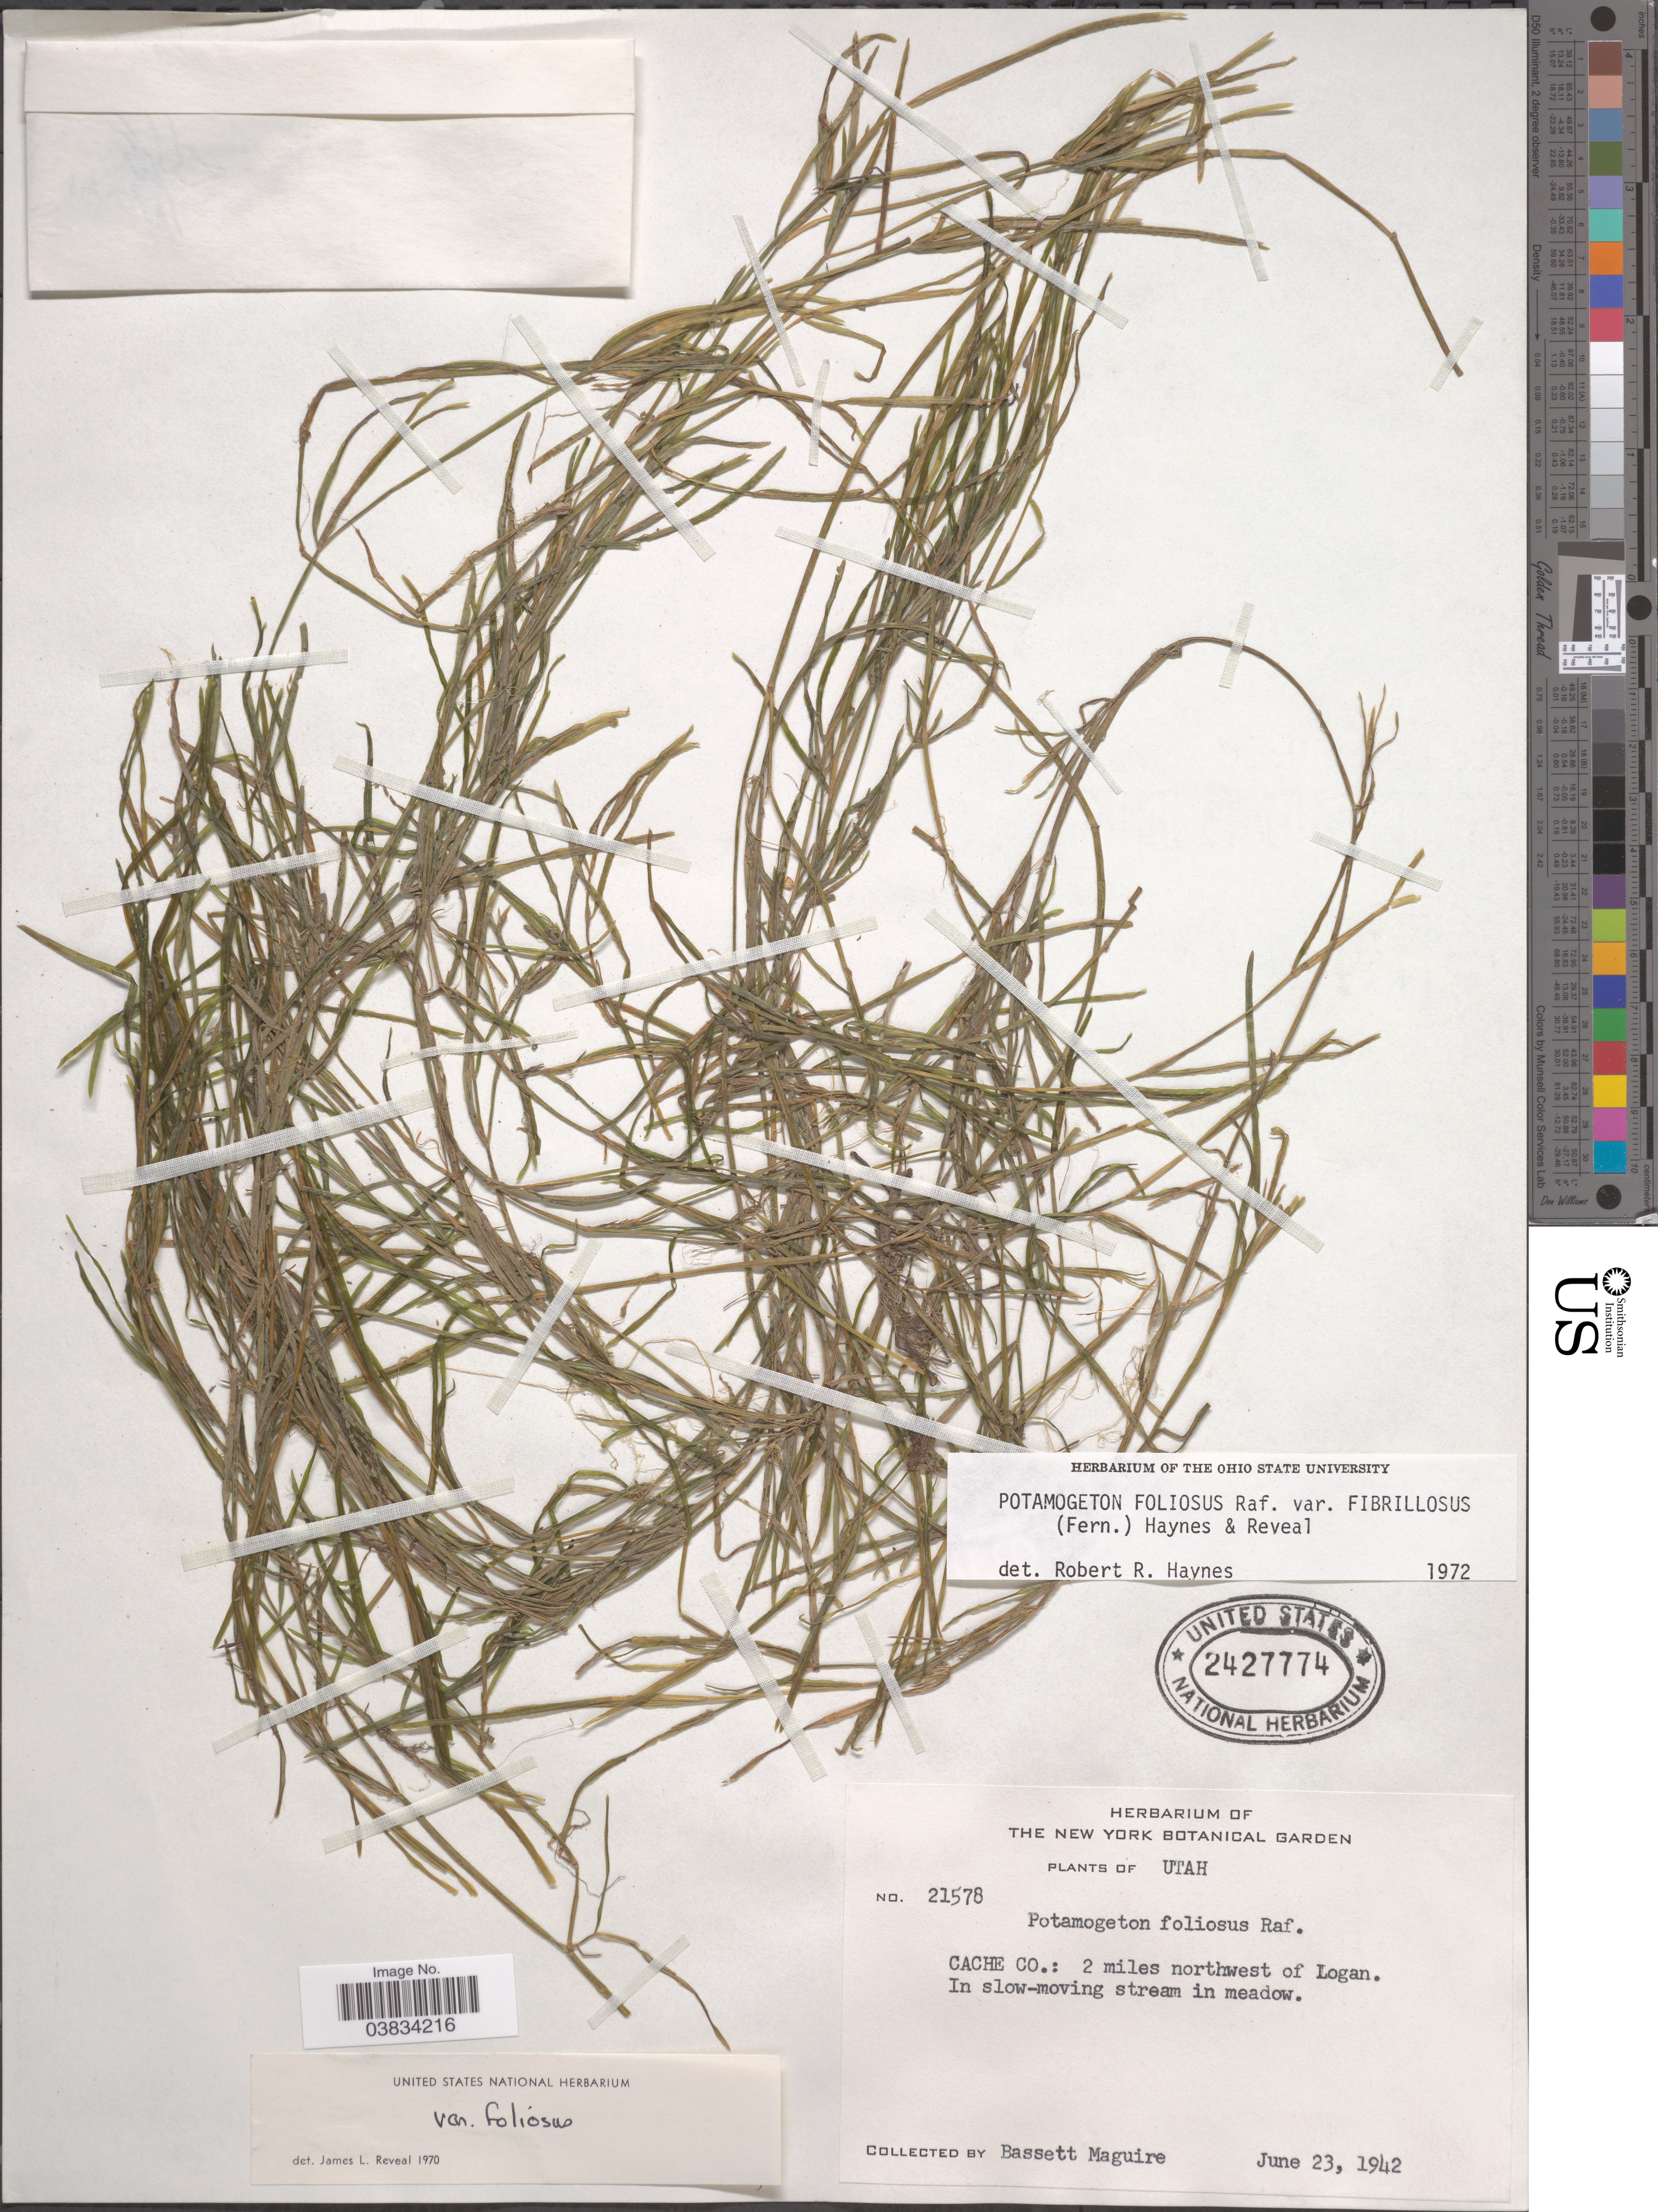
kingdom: Plantae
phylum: Tracheophyta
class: Liliopsida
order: Alismatales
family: Potamogetonaceae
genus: Potamogeton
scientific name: Potamogeton foliosus var. fibrillosus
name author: (Fernald) R.R. Haynes & Reveal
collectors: B. Maguire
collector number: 21578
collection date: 1942-06-23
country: United States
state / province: Utah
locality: Cache Co.: 2 miles northwest of Logan.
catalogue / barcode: US 2427774